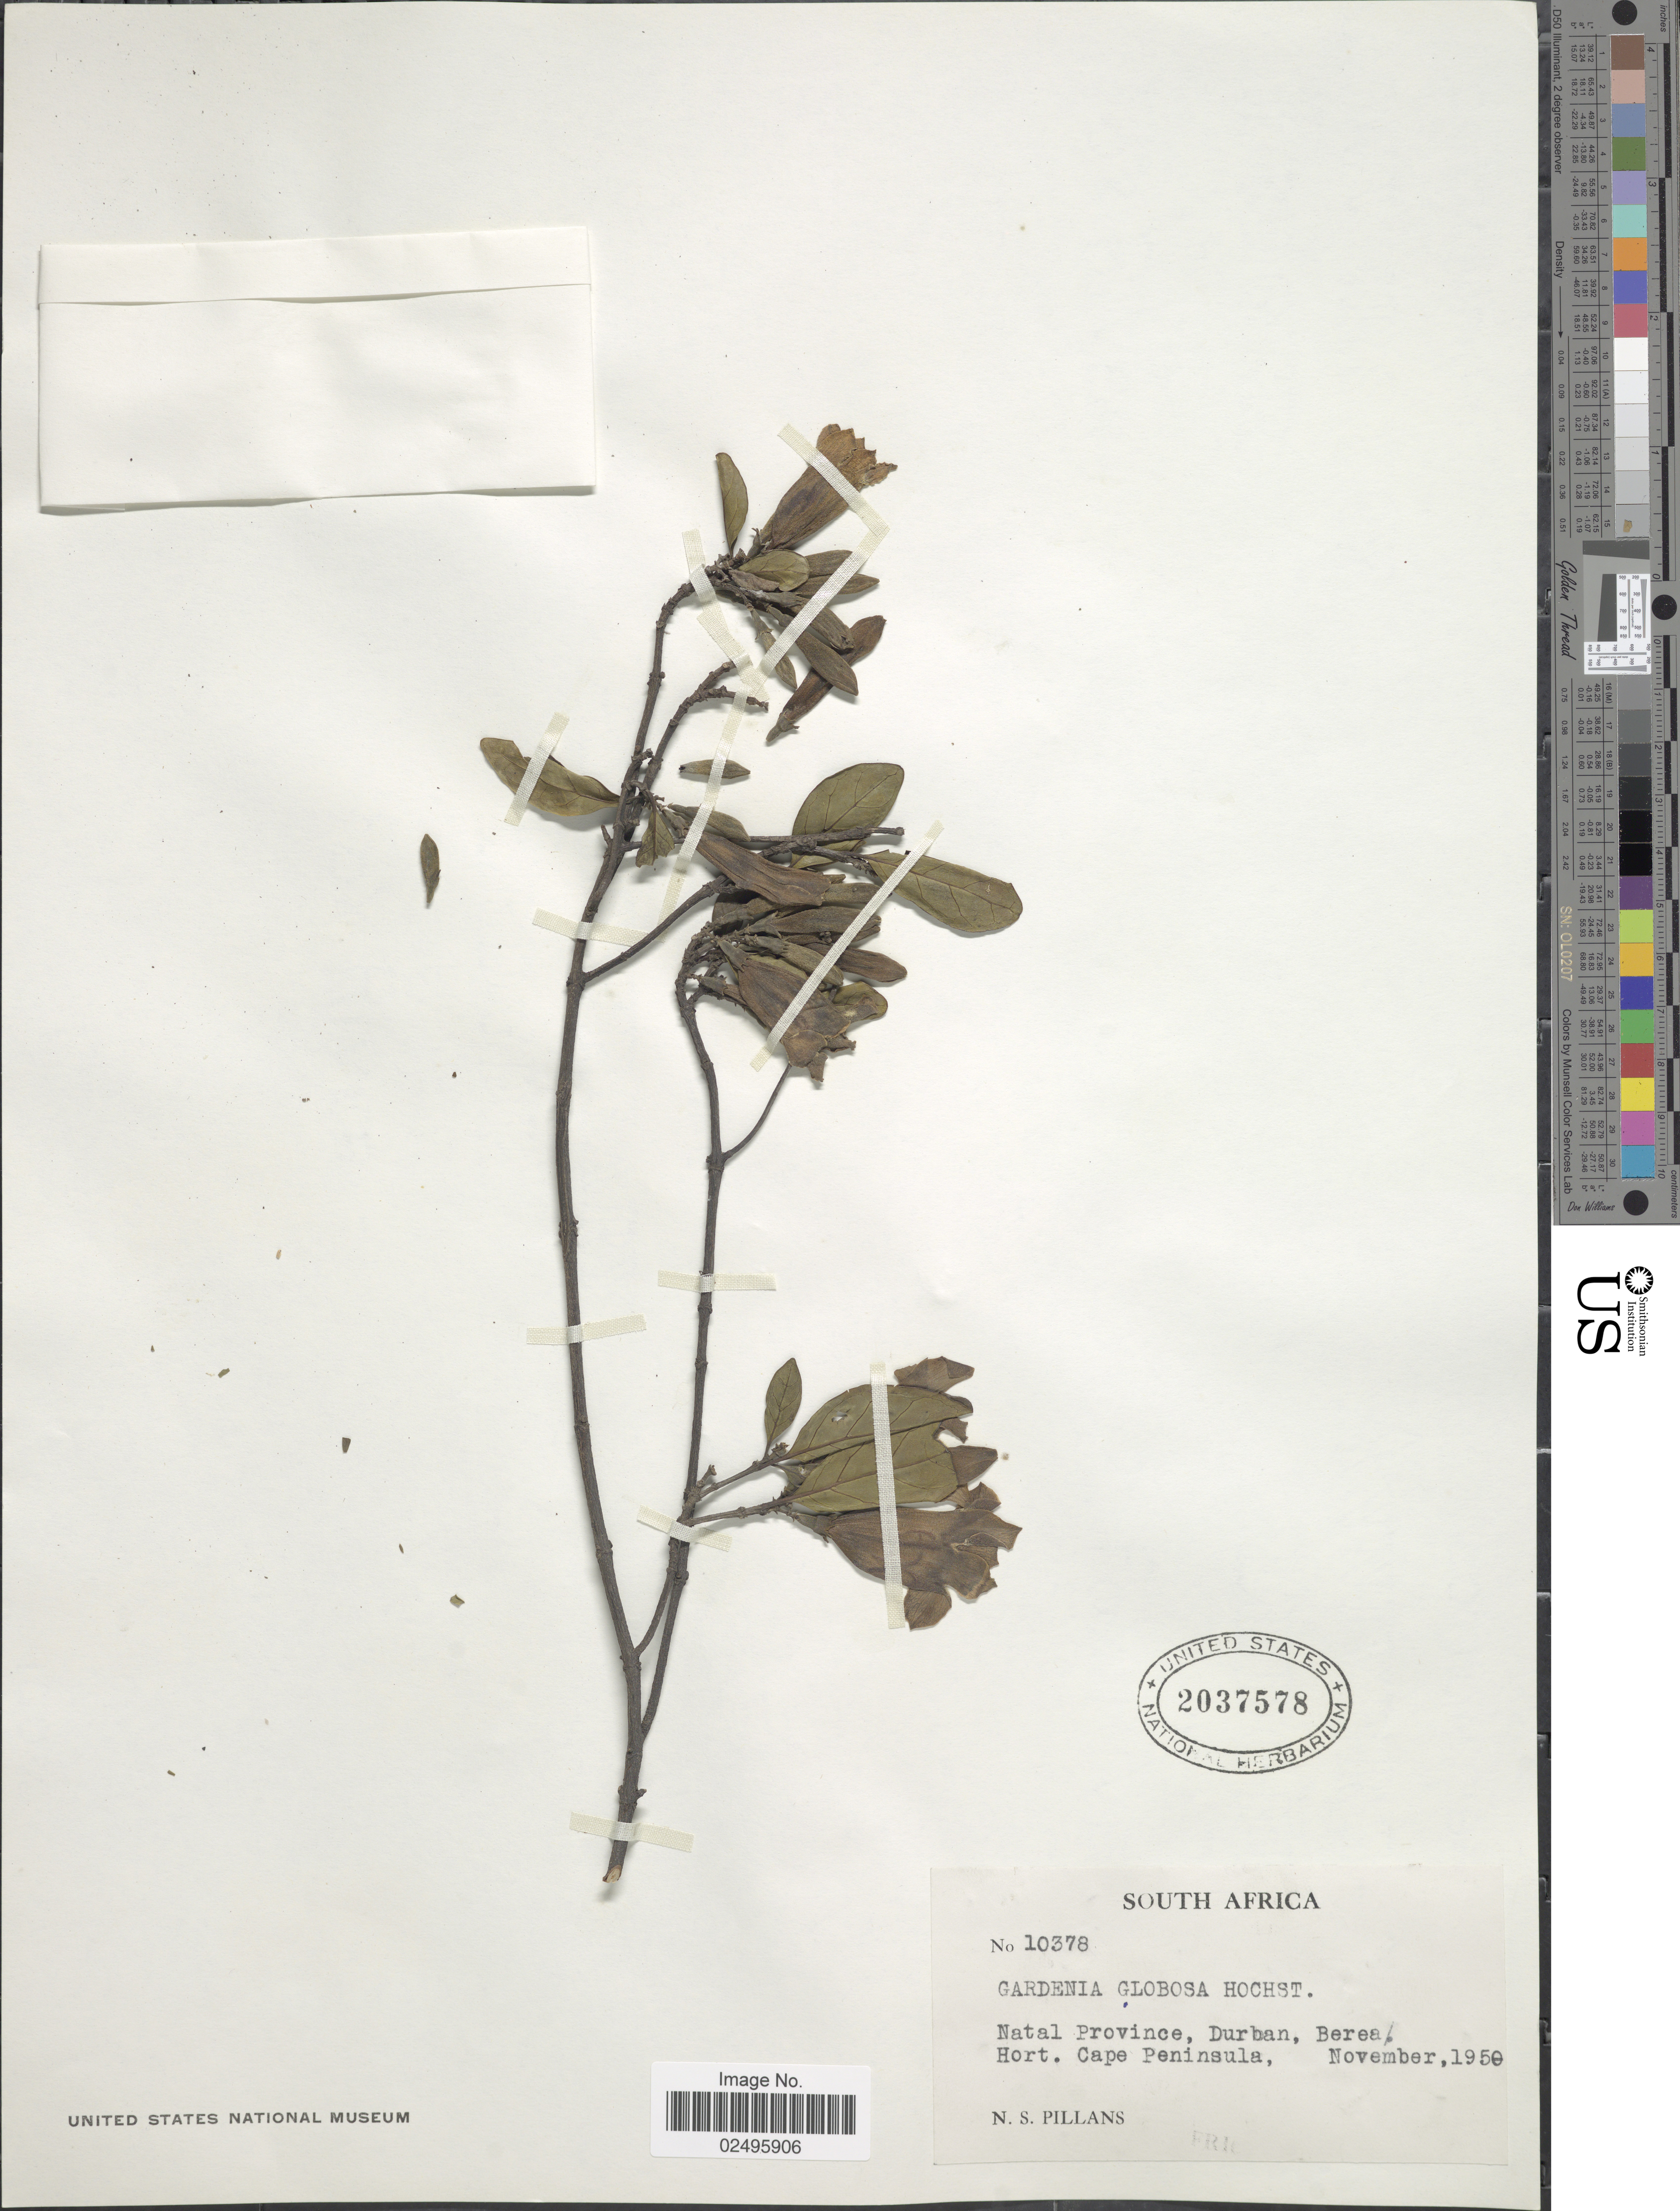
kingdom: Plantae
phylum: Tracheophyta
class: Magnoliopsida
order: Gentianales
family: Rubiaceae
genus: Rothmannia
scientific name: Rothmannia globosa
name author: (Hochst.) Keay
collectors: N. S. Pillans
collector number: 10378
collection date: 1950-11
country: South Africa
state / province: KwaZulu-Natal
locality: Natal Province, Durban, Berea. Hort. Cape Peninsula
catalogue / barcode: US 2037578